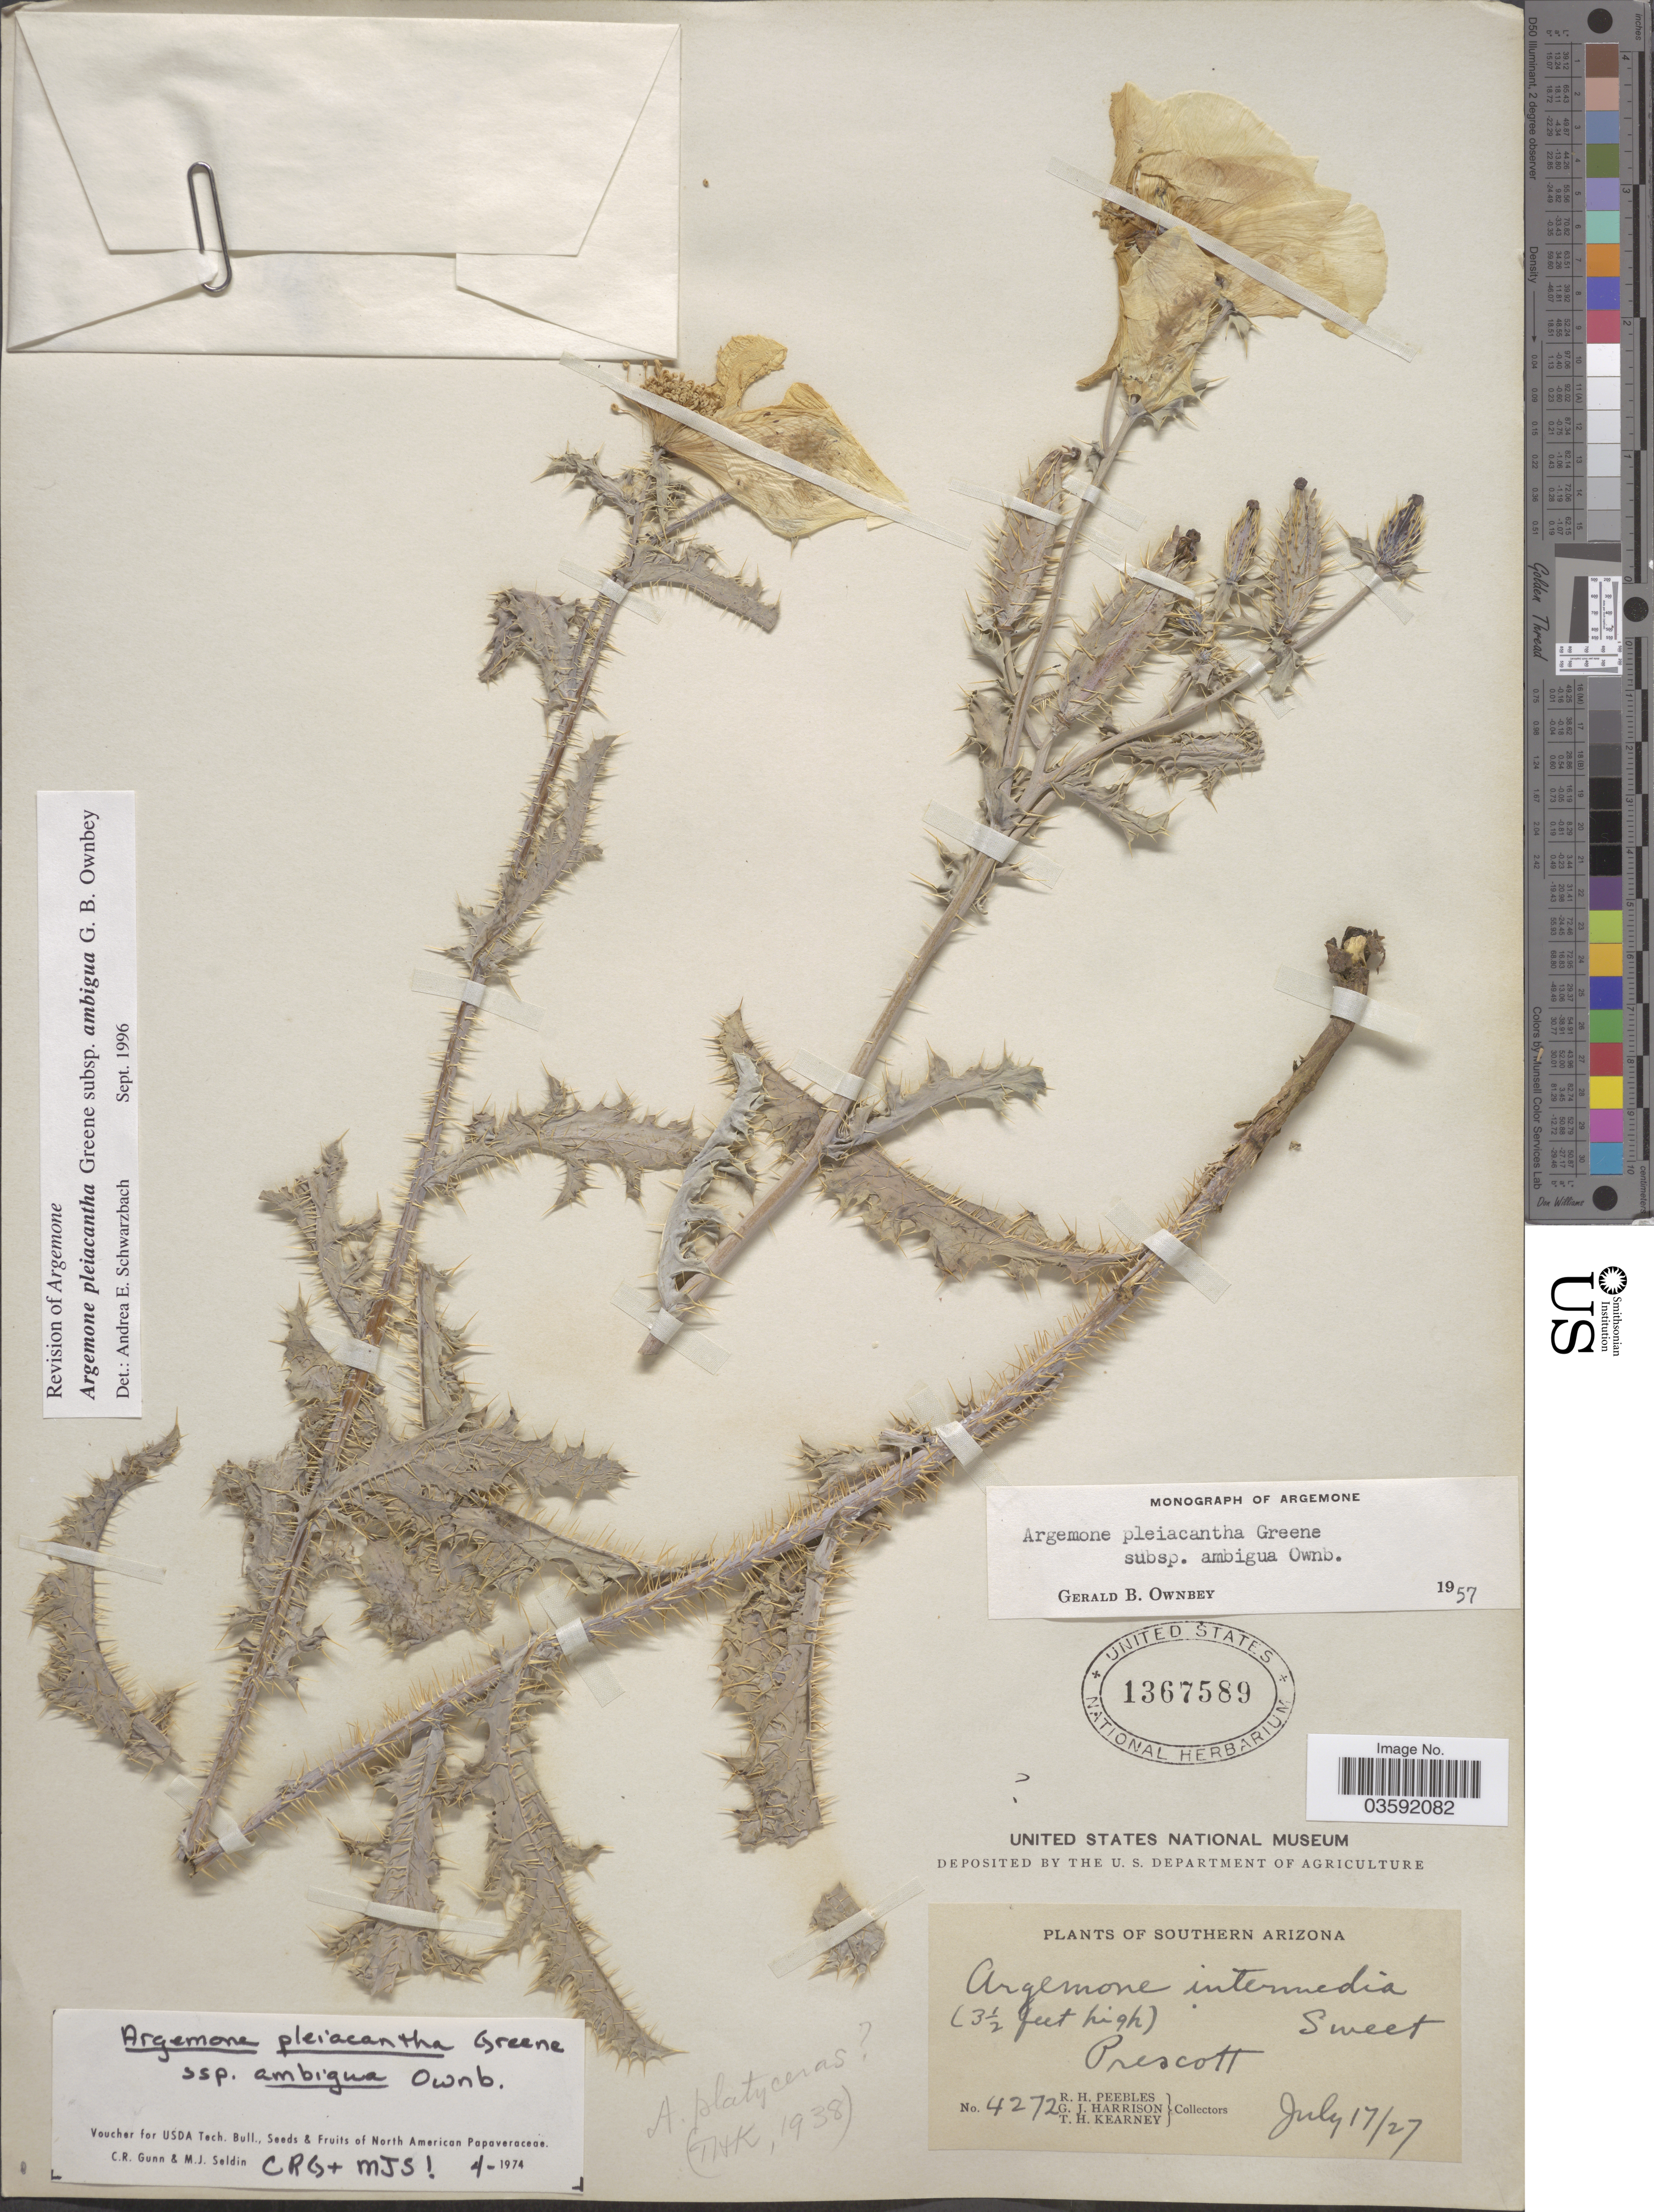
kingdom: Plantae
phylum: Tracheophyta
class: Magnoliopsida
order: Ranunculales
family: Papaveraceae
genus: Argemone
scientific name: Argemone pleiacantha subsp. ambigua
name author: G.B. Ownbey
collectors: R. H. Peebles, G. J. Harrison & T. H. Kearney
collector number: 4272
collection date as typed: Transcribed d/m/y: 17/7/27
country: United States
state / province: Arizona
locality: Southern Arizona. Prescott.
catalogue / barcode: US 1367589